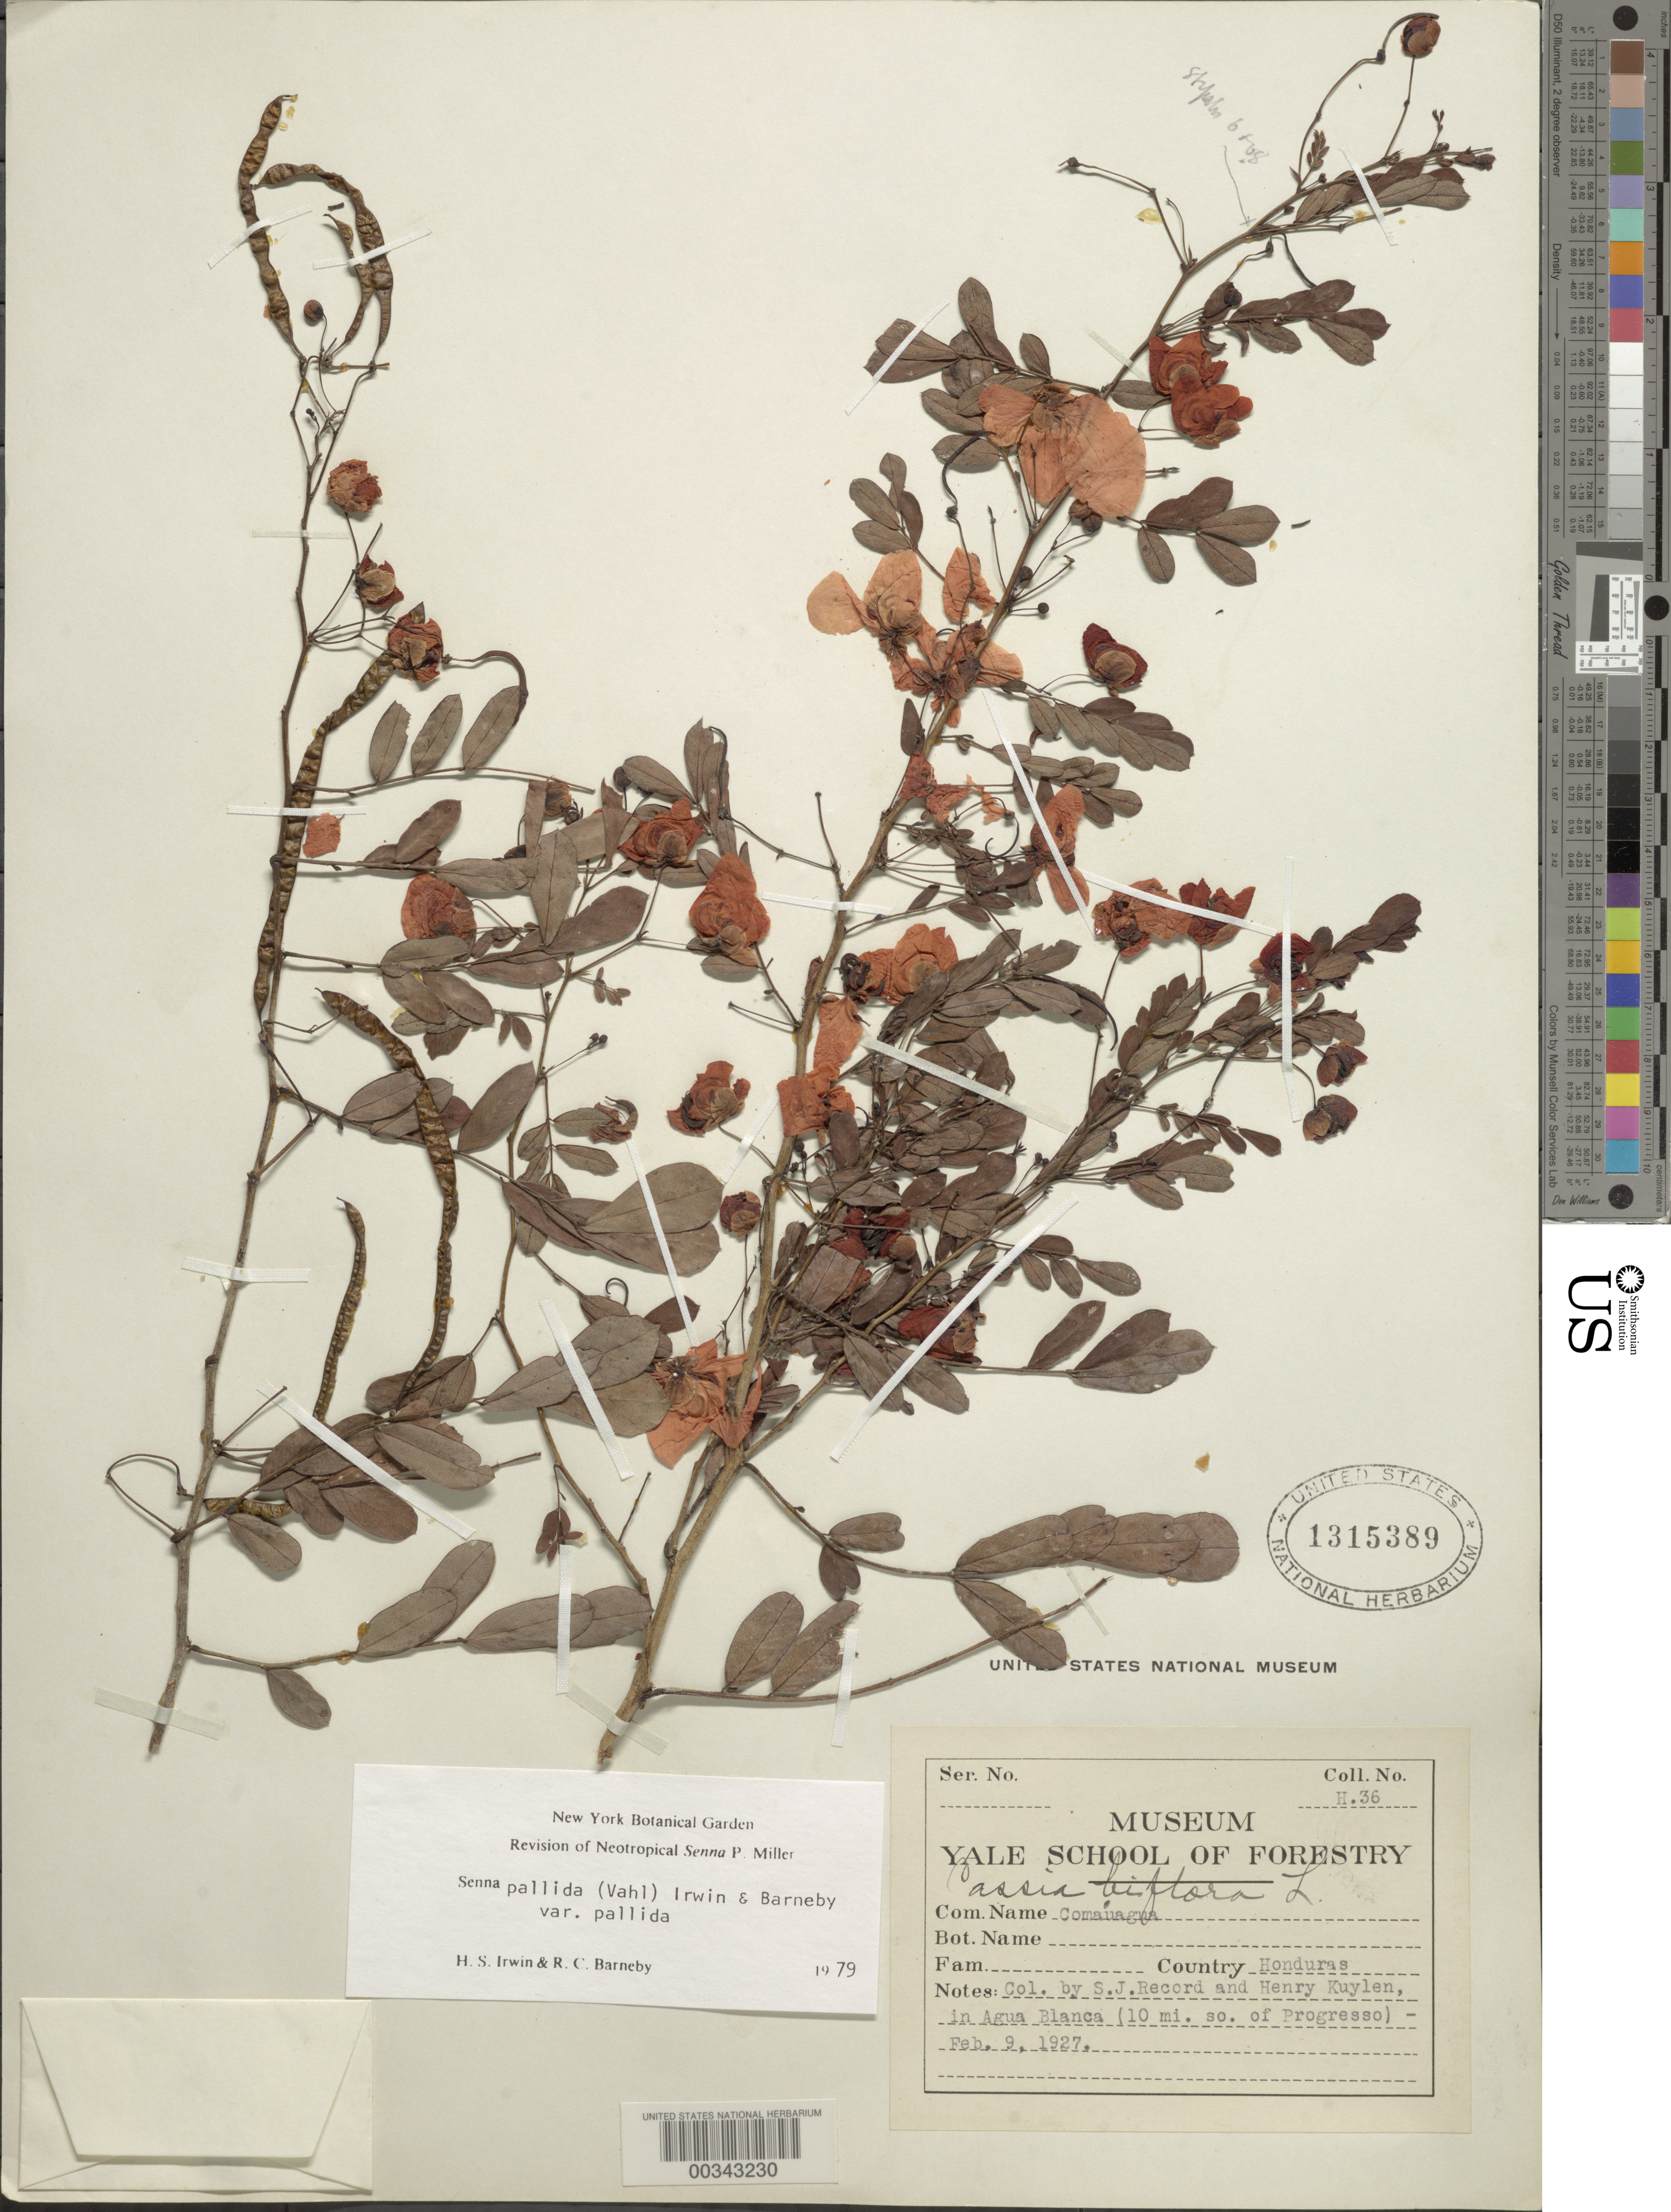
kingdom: Plantae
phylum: Tracheophyta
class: Magnoliopsida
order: Fabales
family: Fabaceae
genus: Senna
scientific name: Senna pallida var. pallida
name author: (Vahl) H.S. Irwin & Barneby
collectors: S. J. Record & H. Kuylen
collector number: H.36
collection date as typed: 09 Feb 1927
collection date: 1927-02-09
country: Honduras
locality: Agua blanca, 10 mi s of progresso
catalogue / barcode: US 1315389